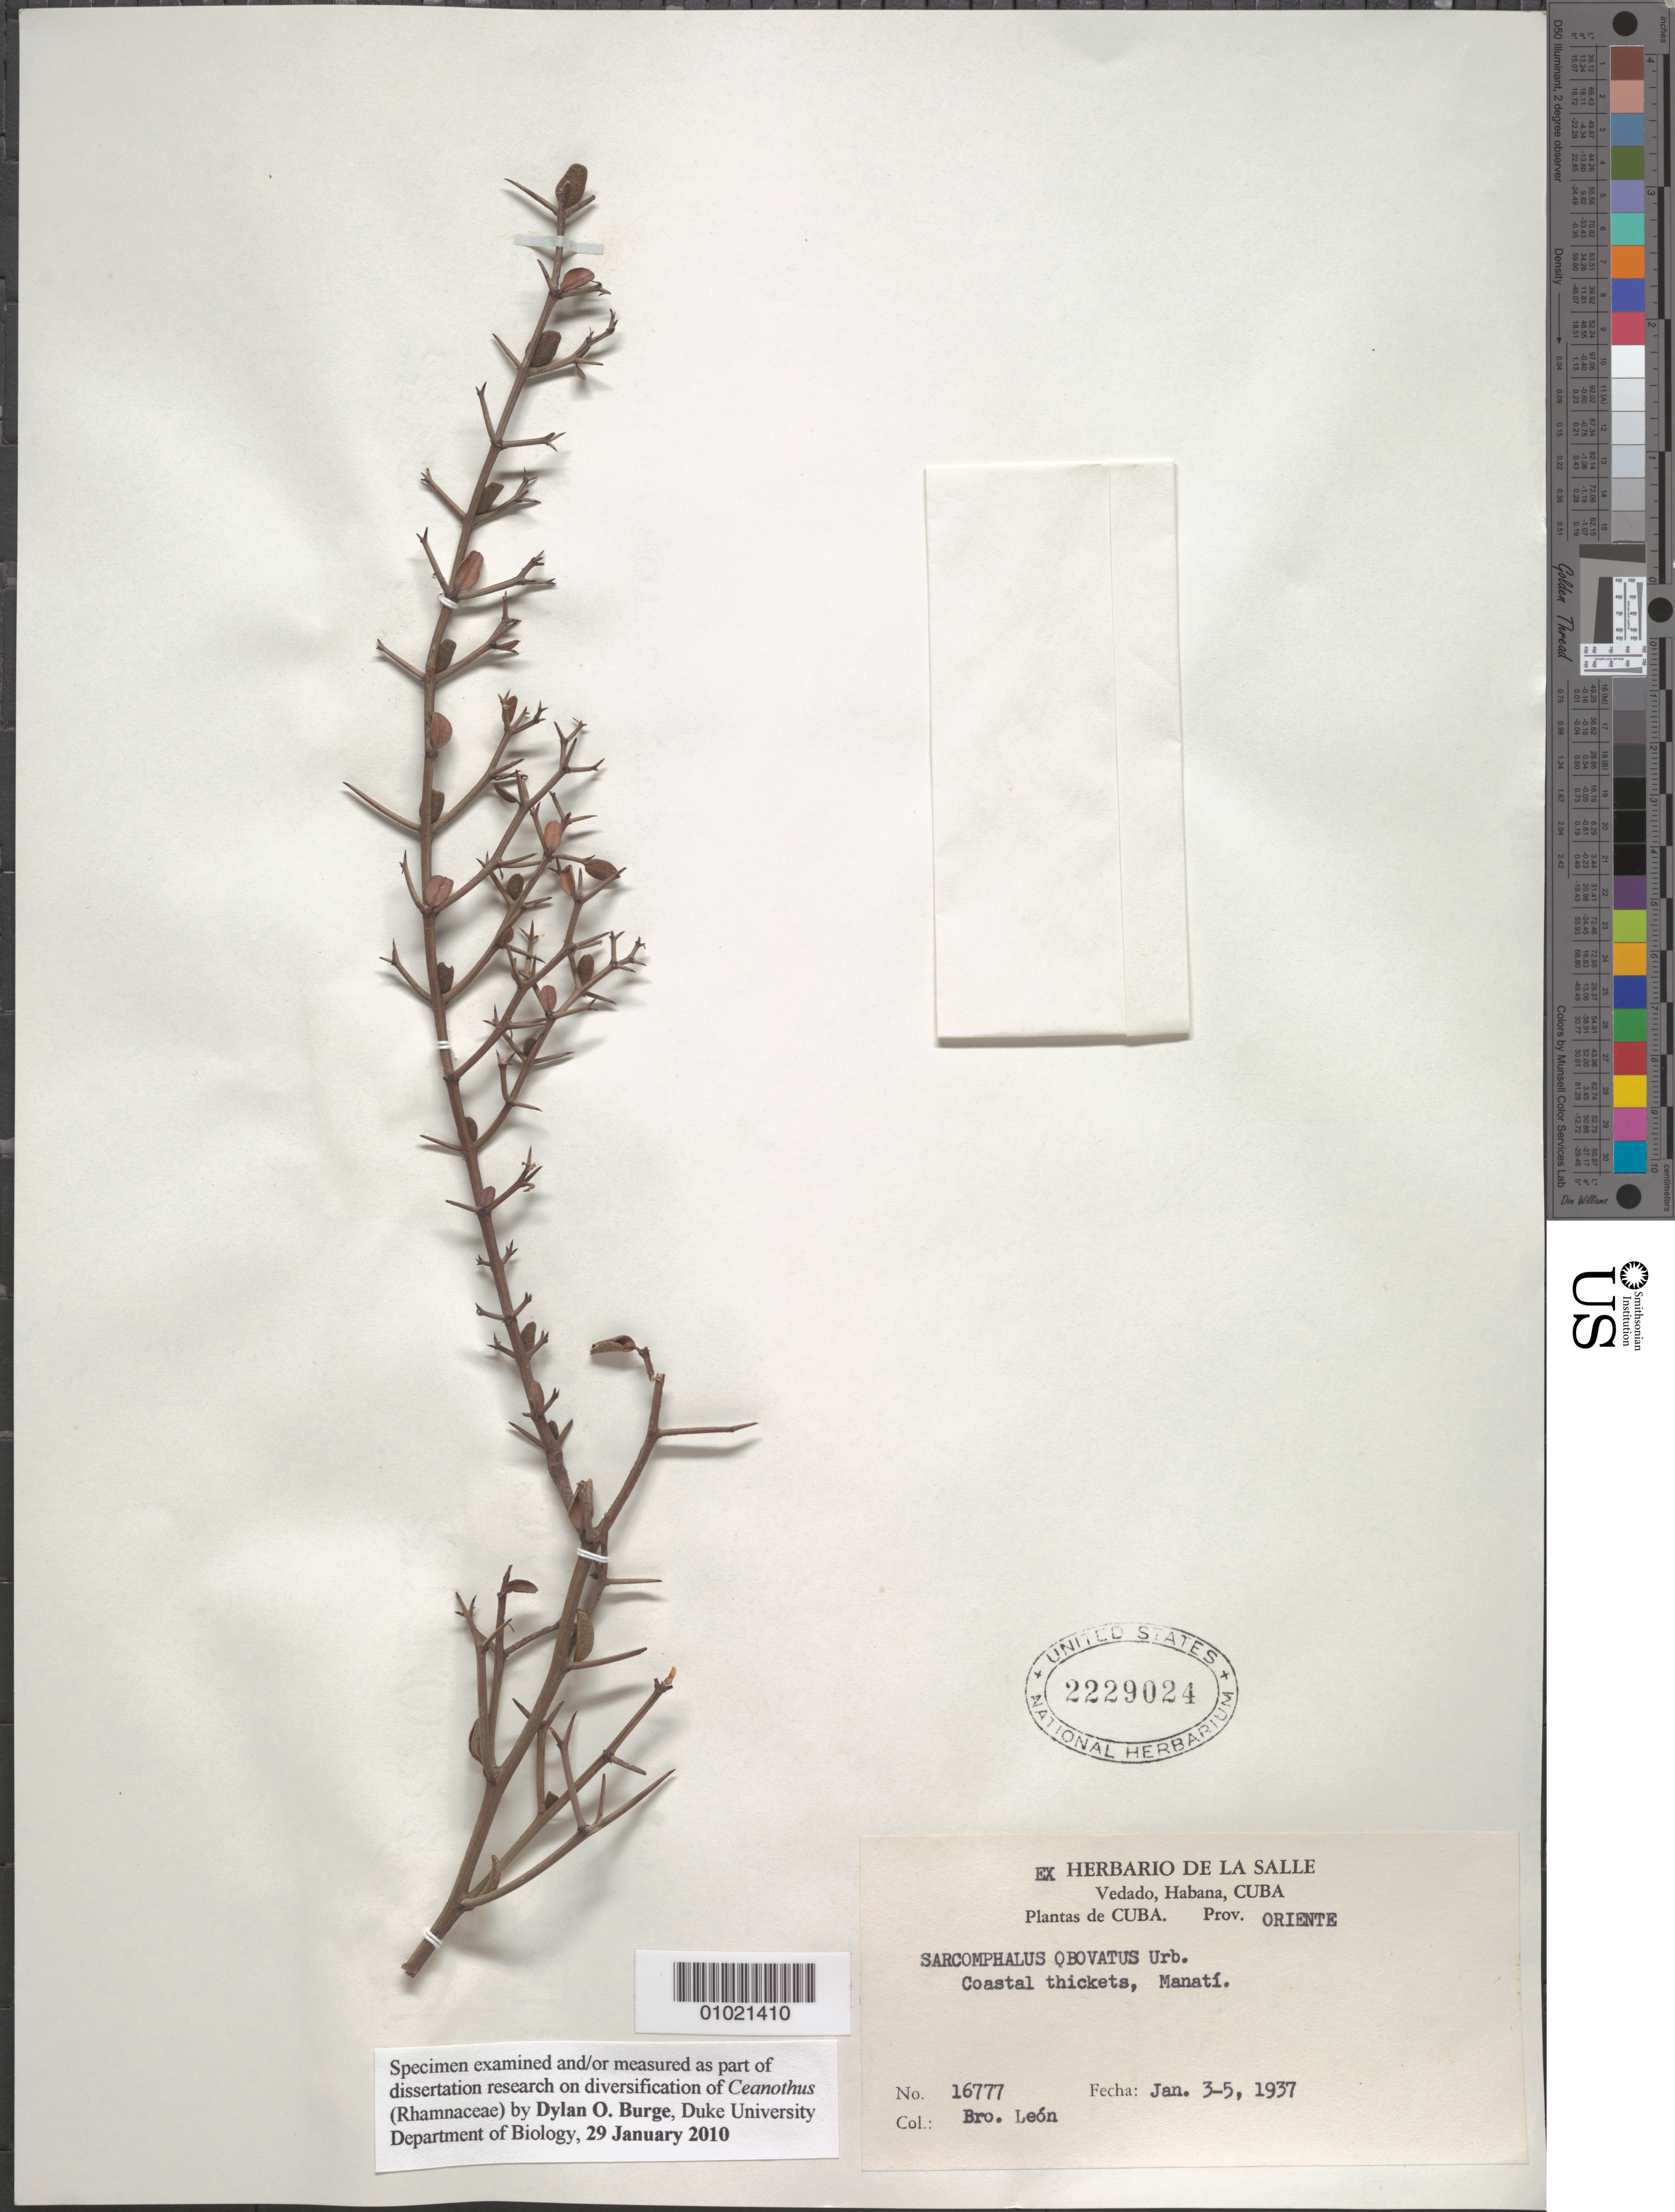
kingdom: Plantae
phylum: Tracheophyta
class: Magnoliopsida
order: Rosales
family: Rhamnaceae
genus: Sarcomphalus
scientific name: Sarcomphalus obovatus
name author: Urb.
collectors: Bro. León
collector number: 16777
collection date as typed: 03 Jan 1937 to 05 Jan 1937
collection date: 1937-01-03/1937-01-05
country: Cuba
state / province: Oriente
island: Cuba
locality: Coastal thickets, Manati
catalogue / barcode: US 2229024